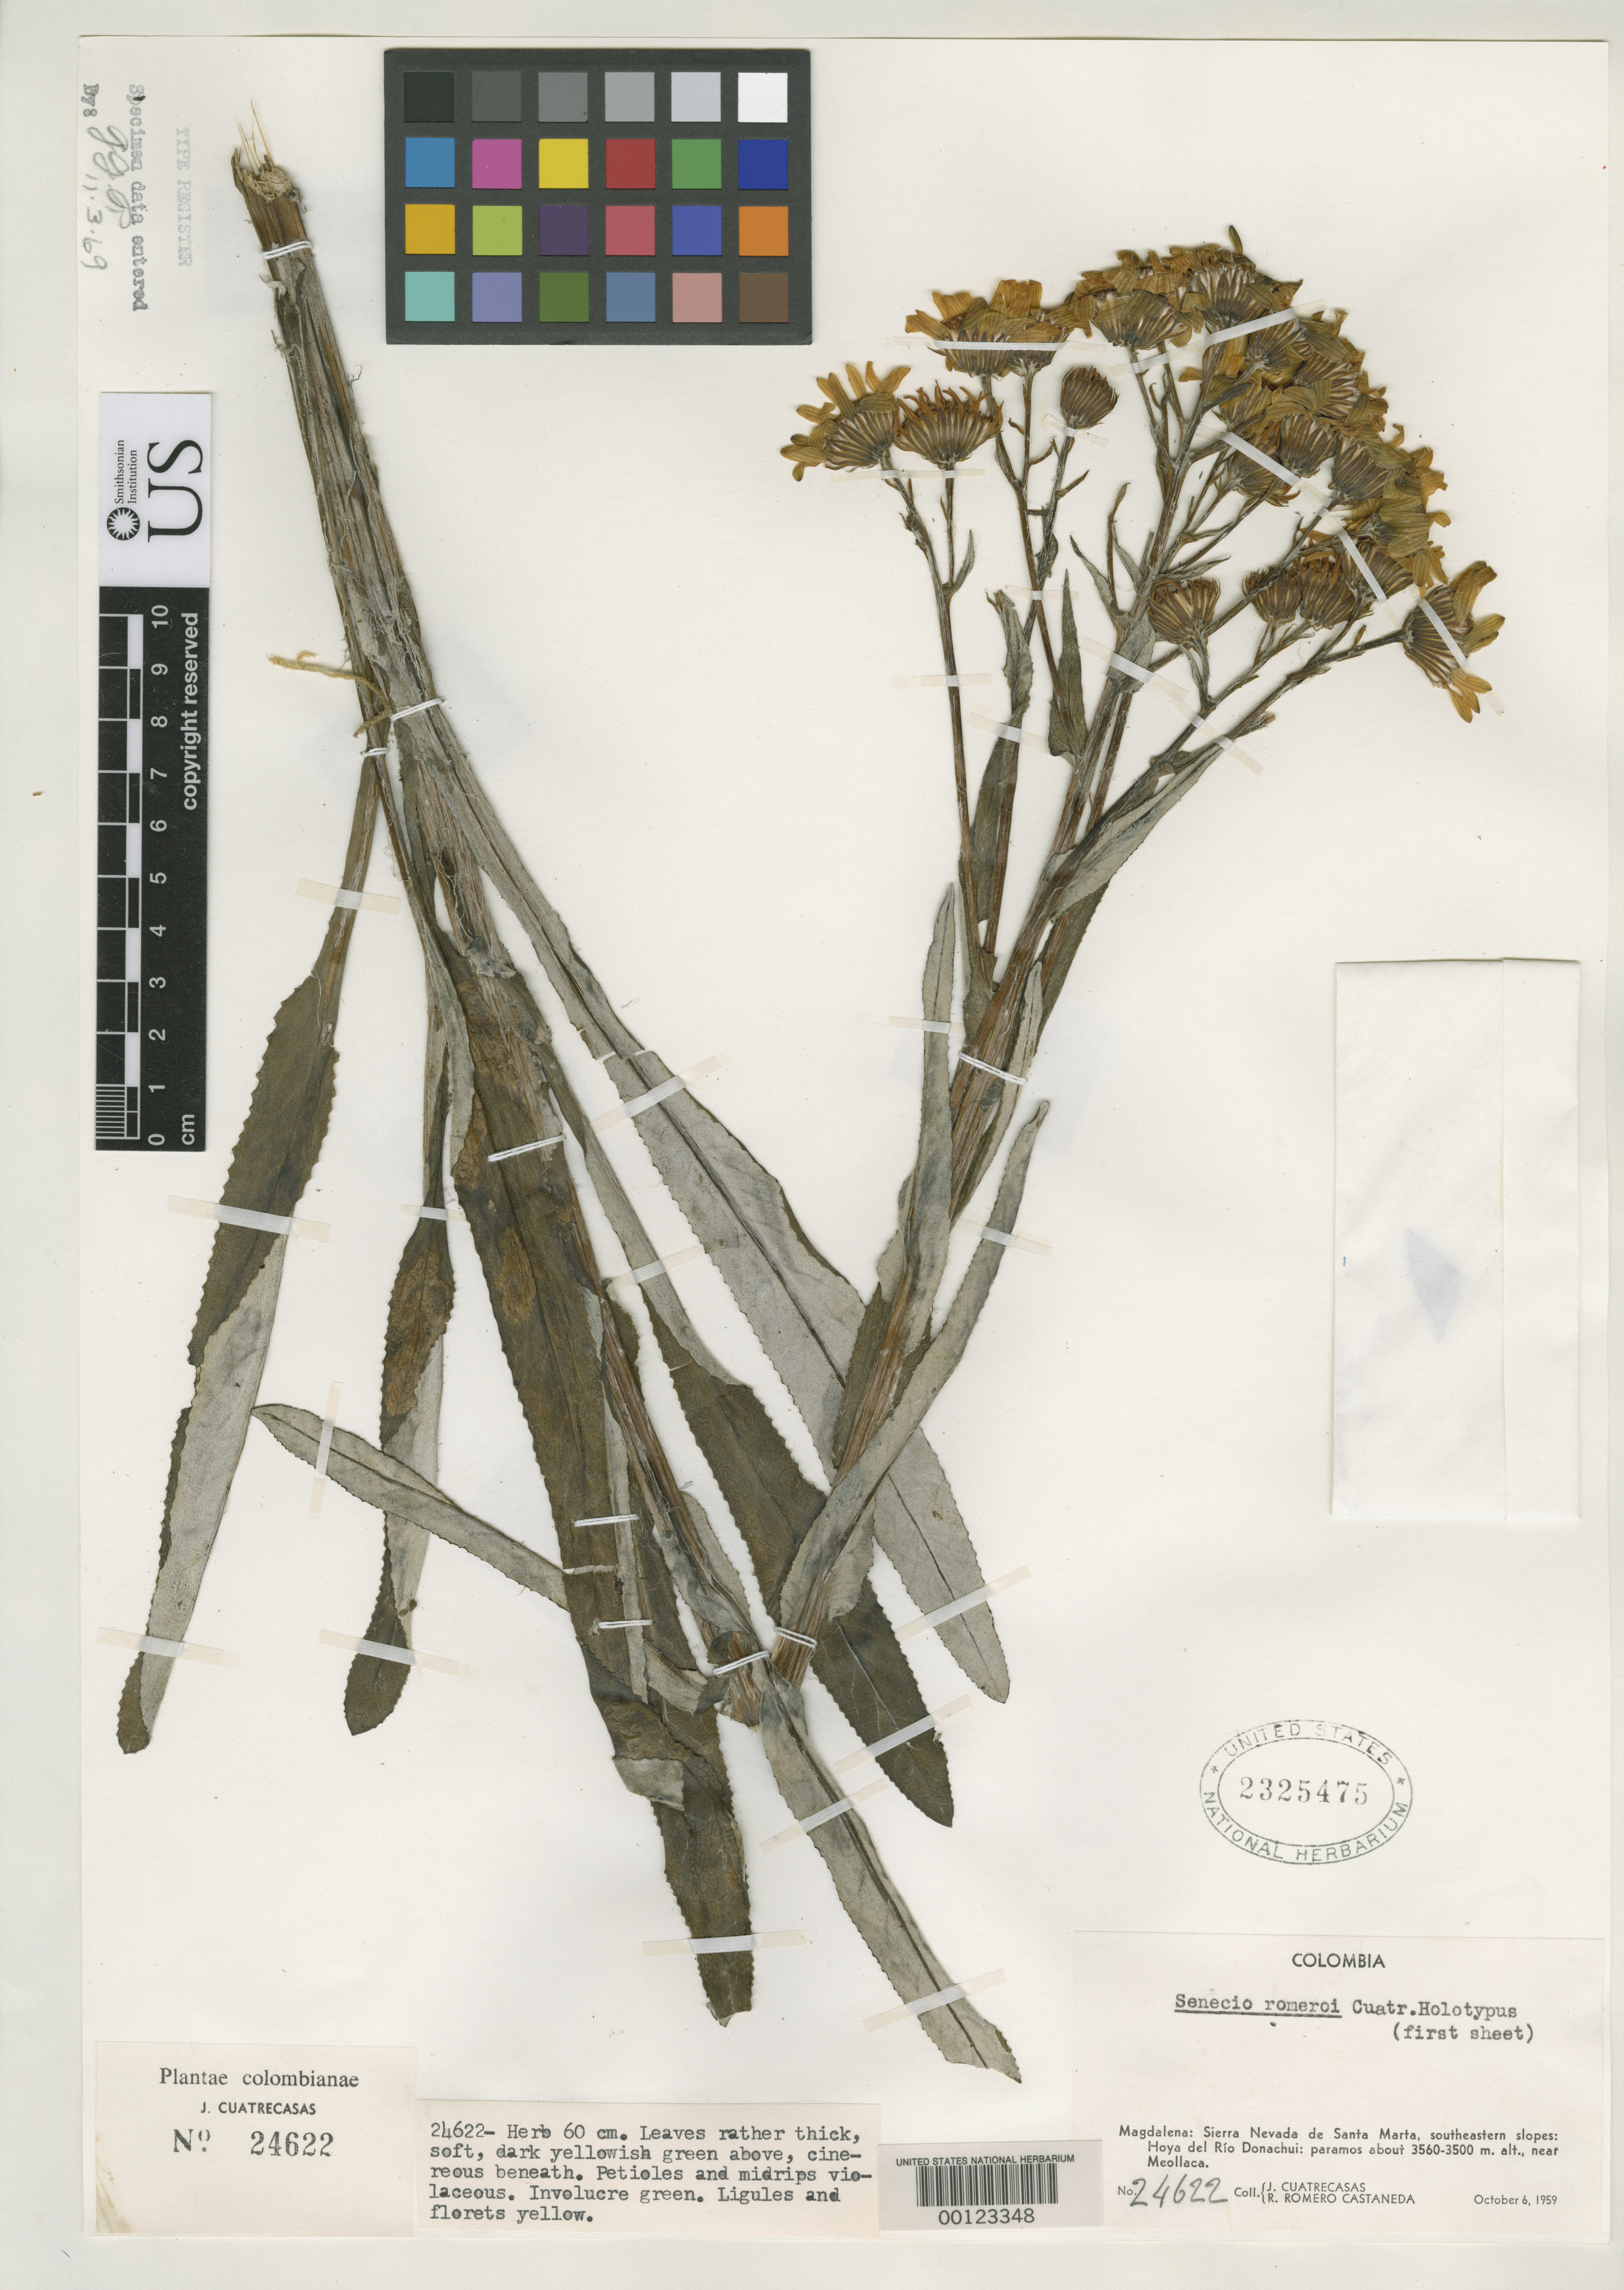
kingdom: Plantae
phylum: Tracheophyta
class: Magnoliopsida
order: Asterales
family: Asteraceae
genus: Senecio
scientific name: Senecio romeroi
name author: Cuatrec.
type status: Holotype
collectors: J. Cuatrecasas & R. Romero Castañeda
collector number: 24622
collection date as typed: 06 Oct 1959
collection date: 1959-10-06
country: Colombia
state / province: Magdalena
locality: Sierra Nevada de Santa Marta.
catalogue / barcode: US 2325475